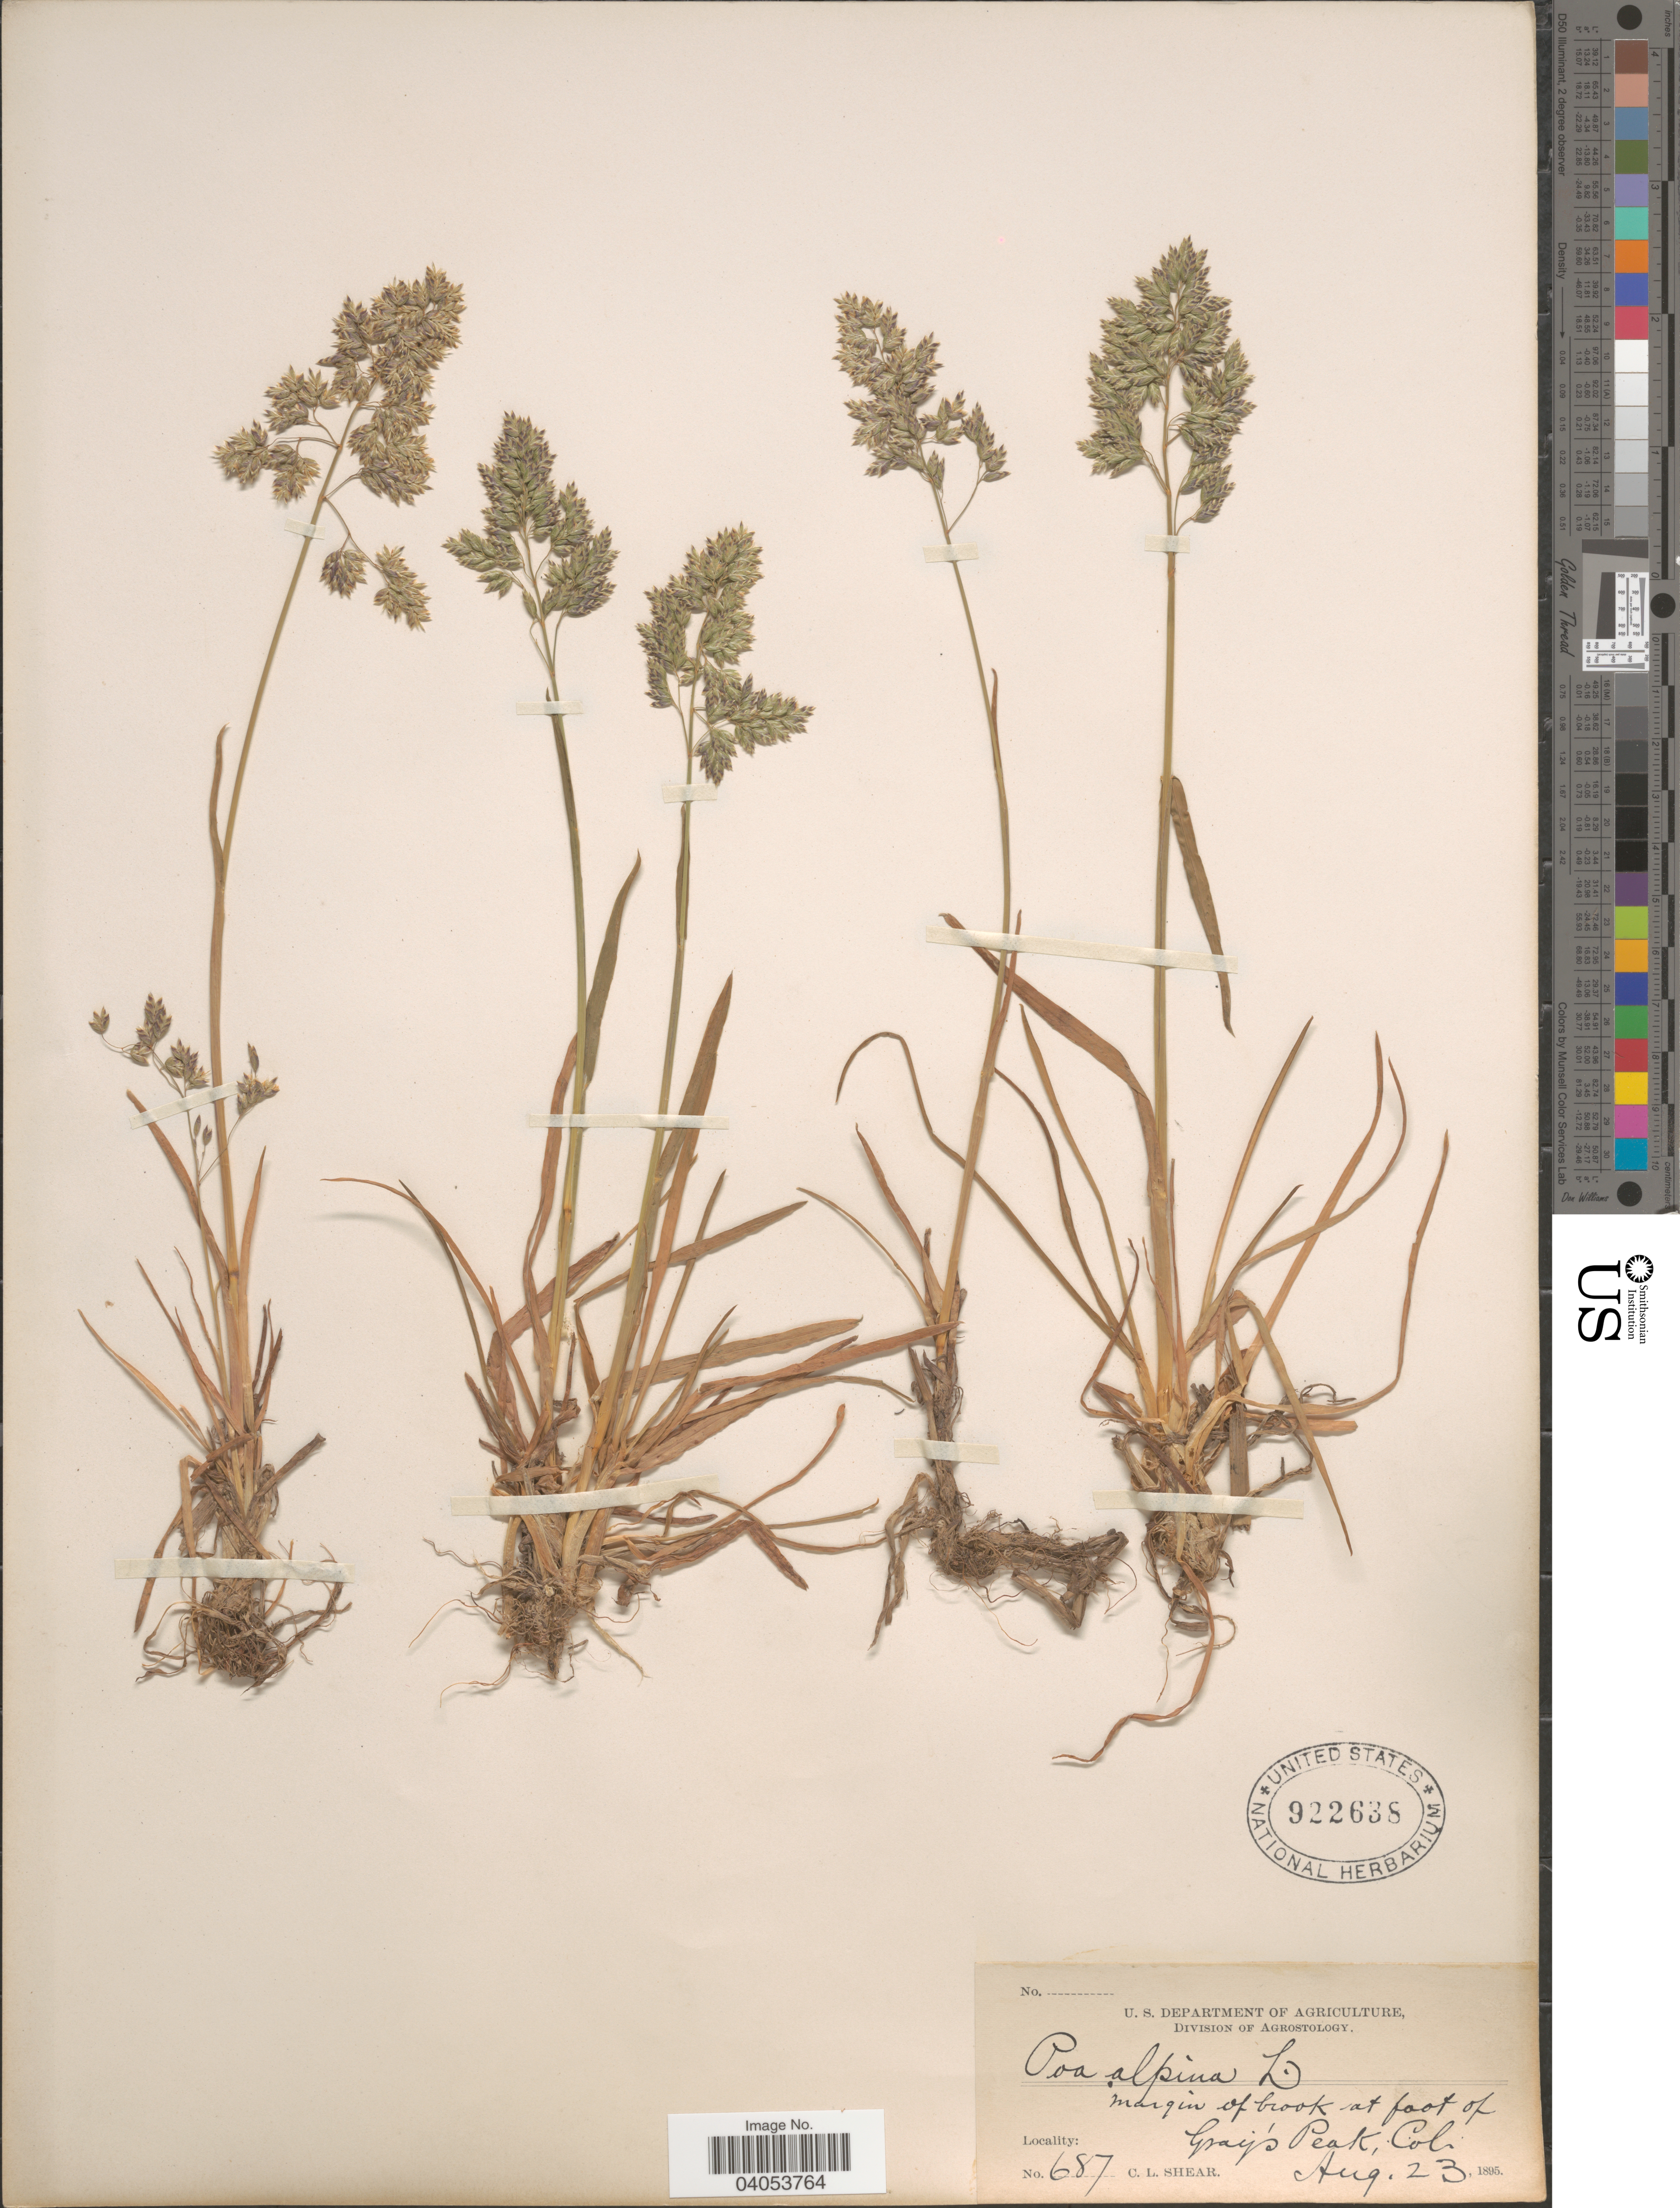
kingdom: Plantae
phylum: Tracheophyta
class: Liliopsida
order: Poales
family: Poaceae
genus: Poa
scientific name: Poa alpina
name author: L.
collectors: C. L. Shear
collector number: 687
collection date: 1895-08-23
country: United States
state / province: Colorado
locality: Margin of brook at foot of Gray's Peak.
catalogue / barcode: US 922638